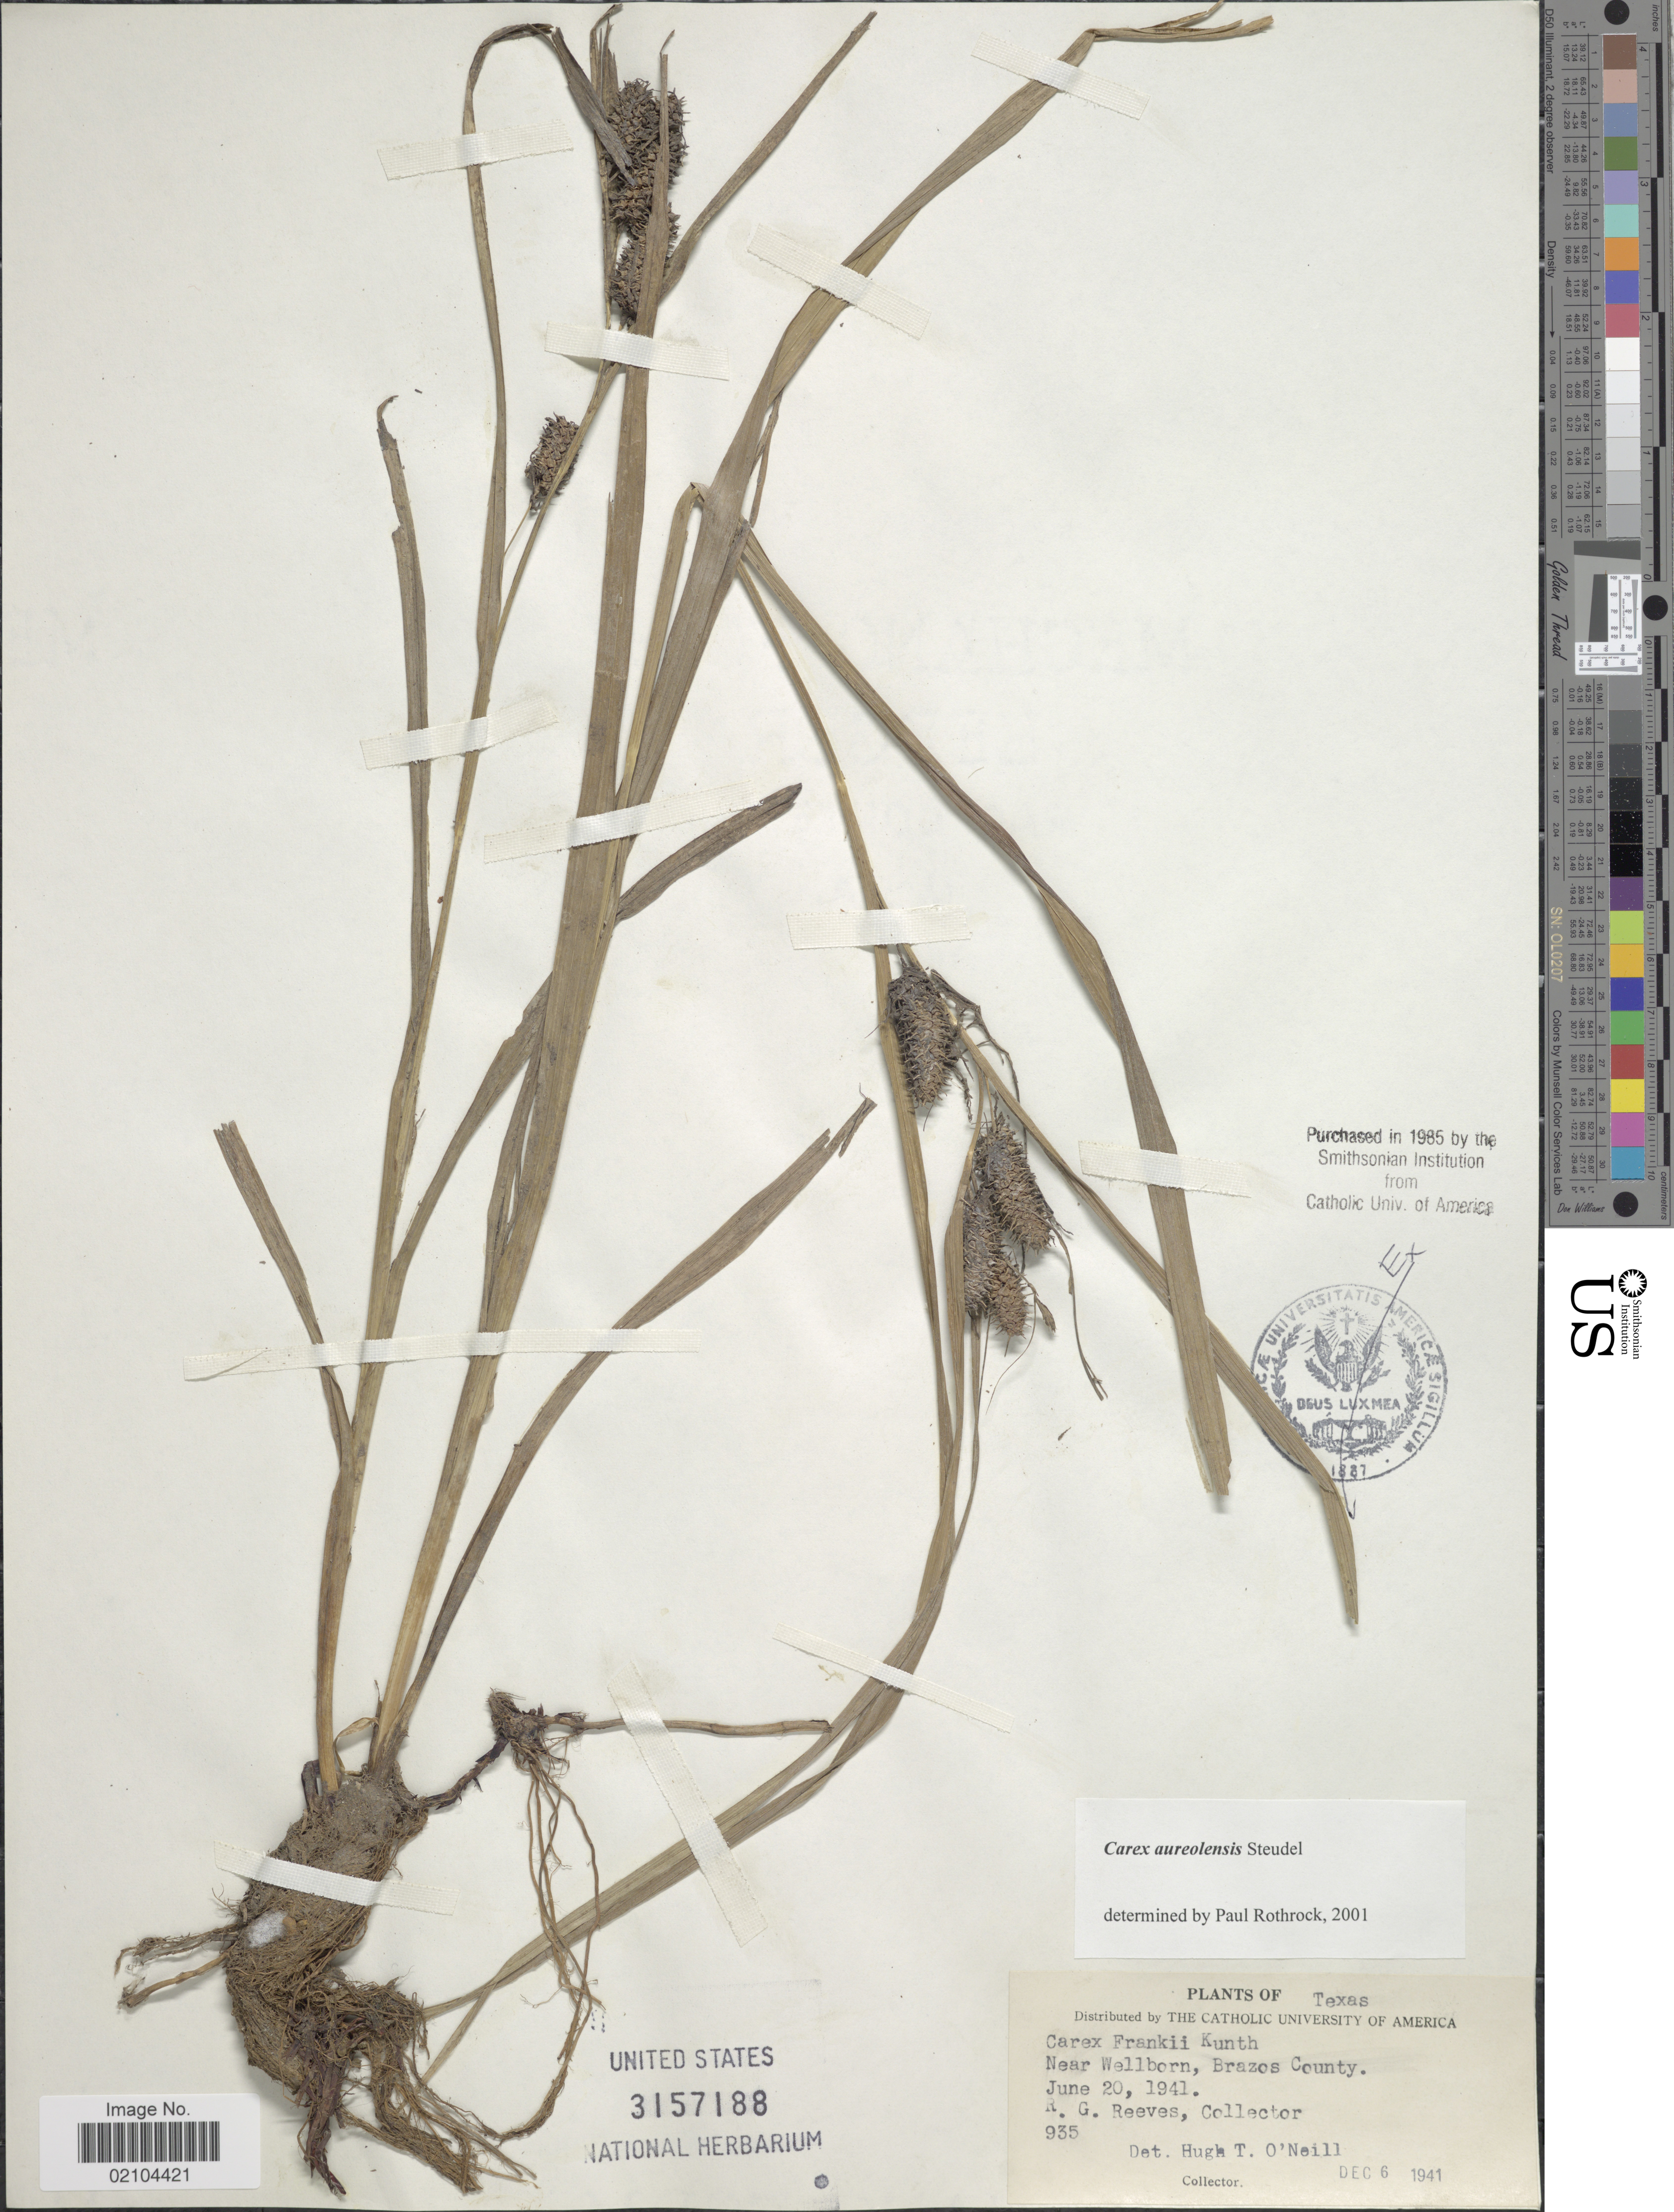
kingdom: Plantae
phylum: Tracheophyta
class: Liliopsida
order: Poales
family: Cyperaceae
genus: Carex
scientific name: Carex aureolensis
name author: Steud.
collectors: R. G. Reeves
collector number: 935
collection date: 1941-06-20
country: United States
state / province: Texas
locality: Near Wallborn, Brazos County.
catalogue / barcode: US 3157188